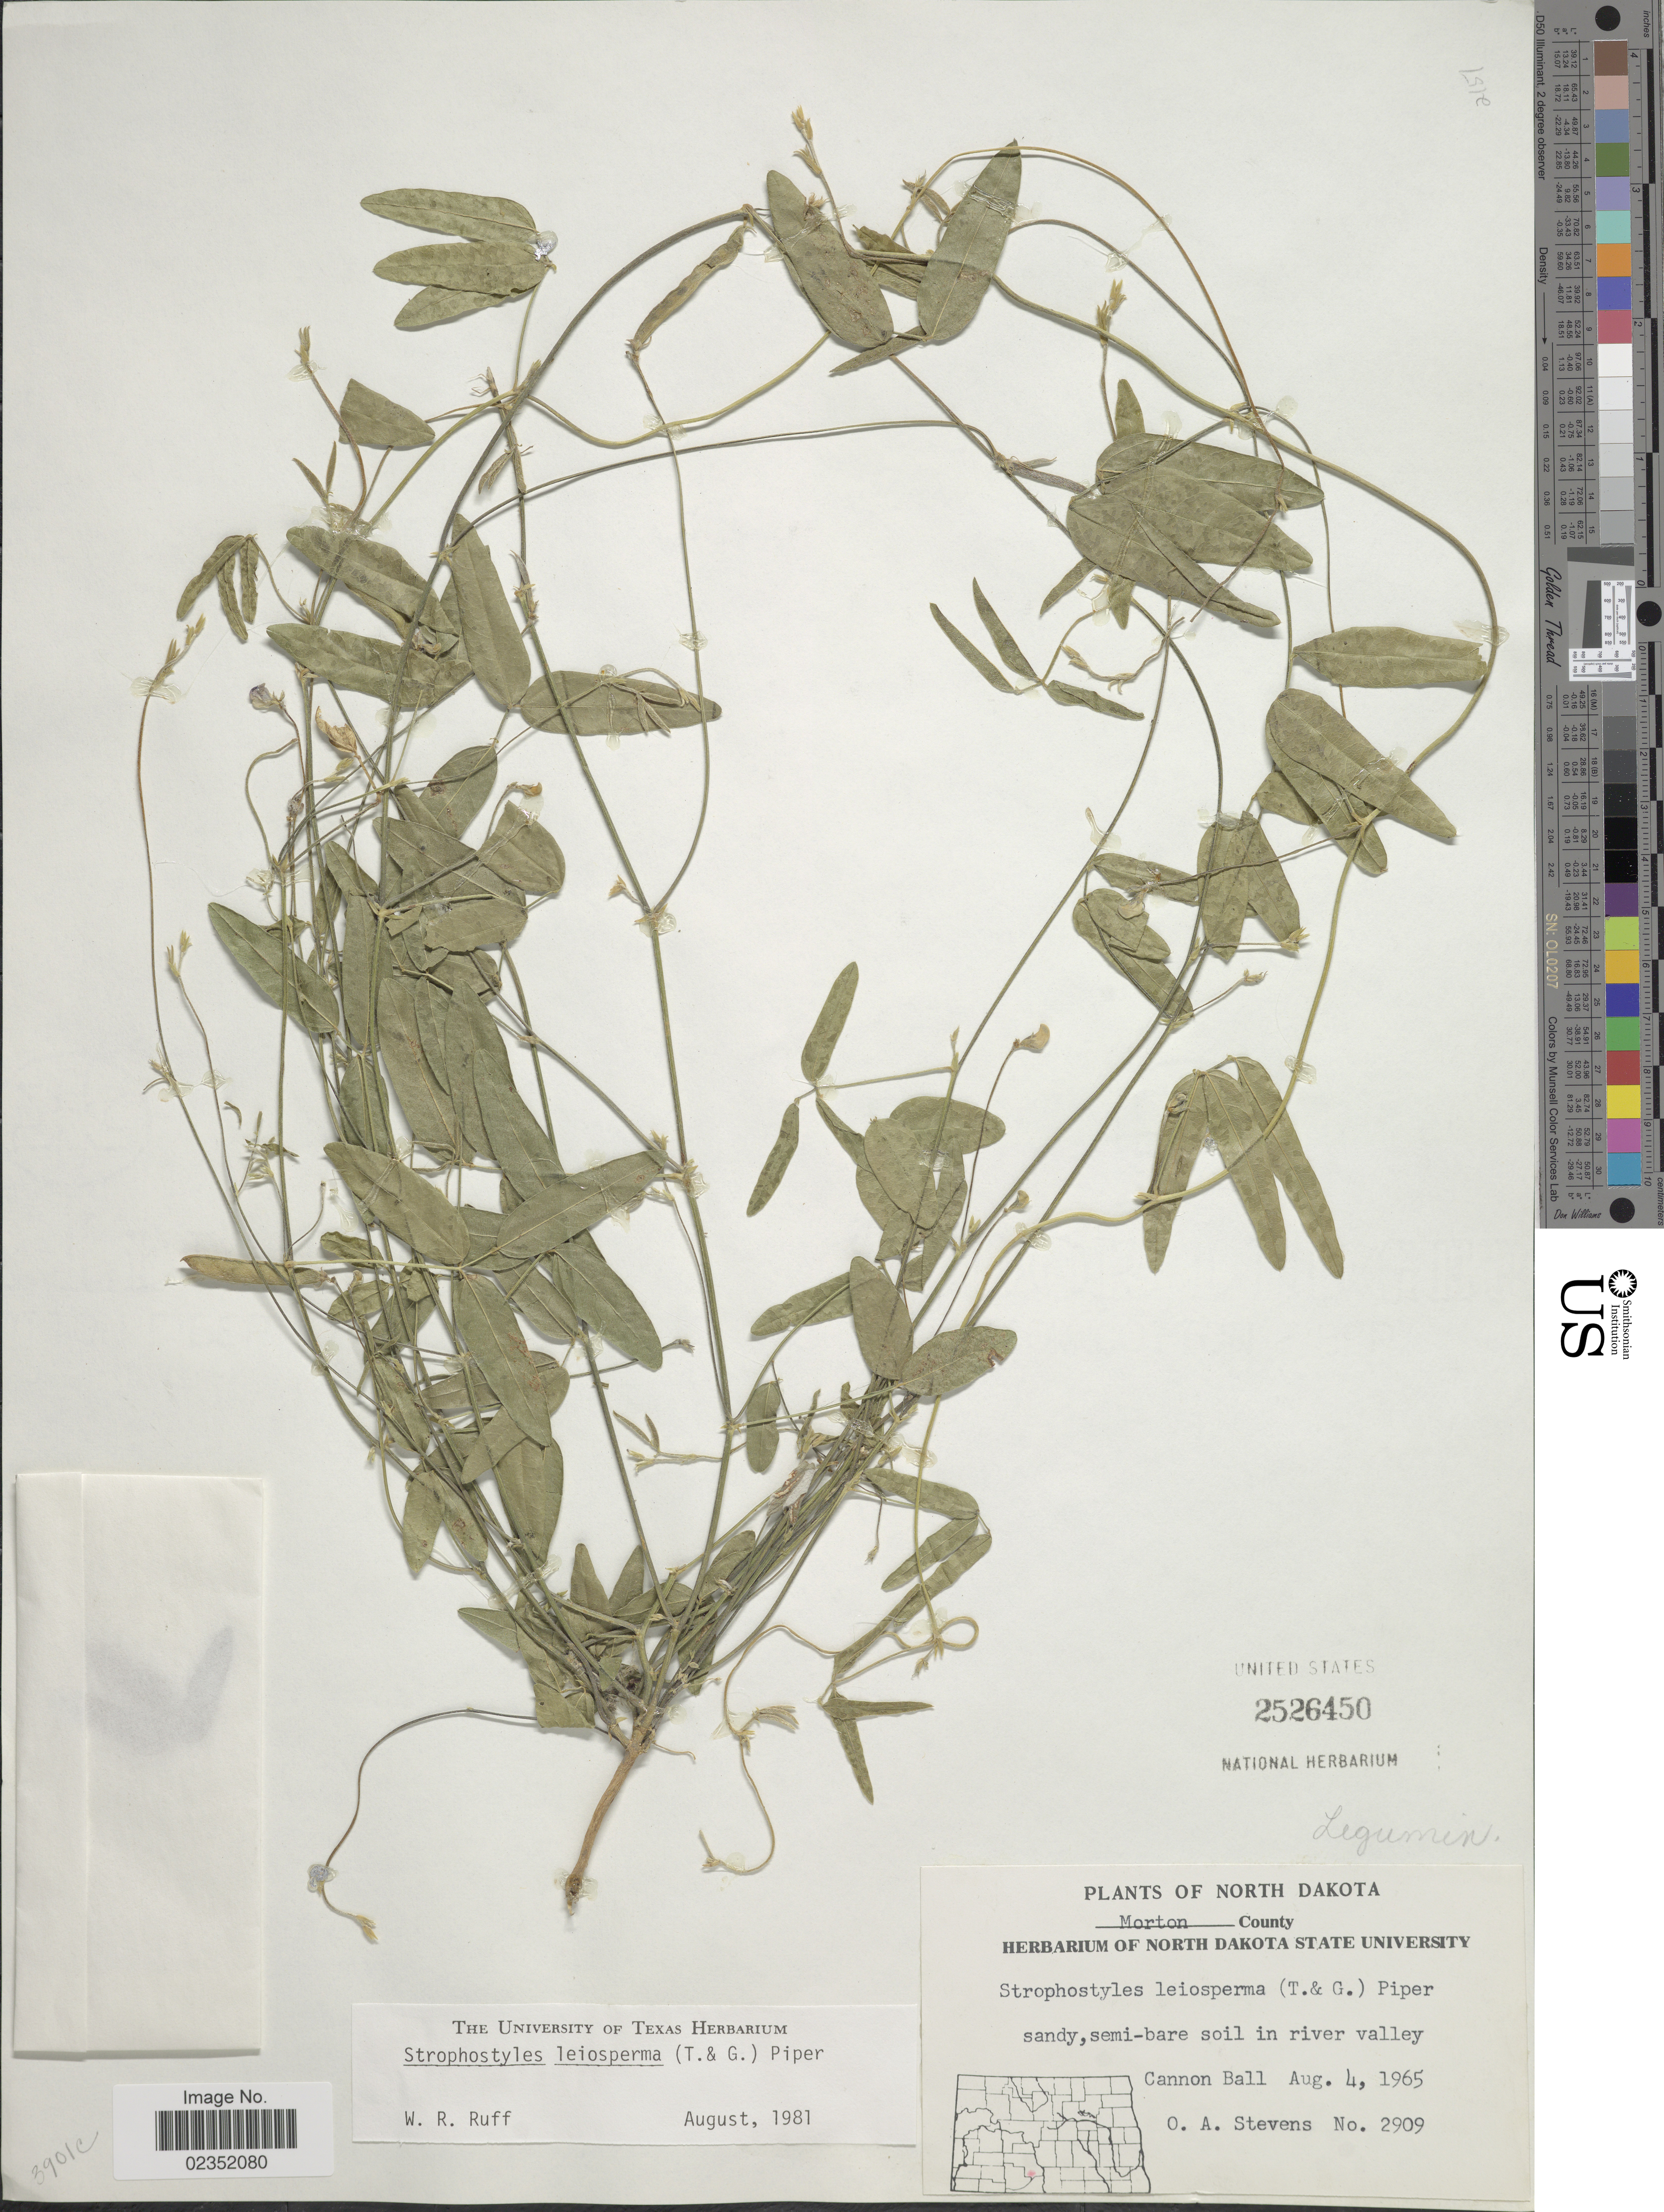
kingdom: Plantae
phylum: Tracheophyta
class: Magnoliopsida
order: Fabales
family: Fabaceae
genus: Strophostyles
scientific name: Strophostyles leiosperma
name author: (Torr. & A. Gray) Piper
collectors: O. A. Stevens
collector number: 2909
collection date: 1965-08-04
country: United States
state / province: North Dakota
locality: Morton County, in river valley Cannon Ball.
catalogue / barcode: US 2526450